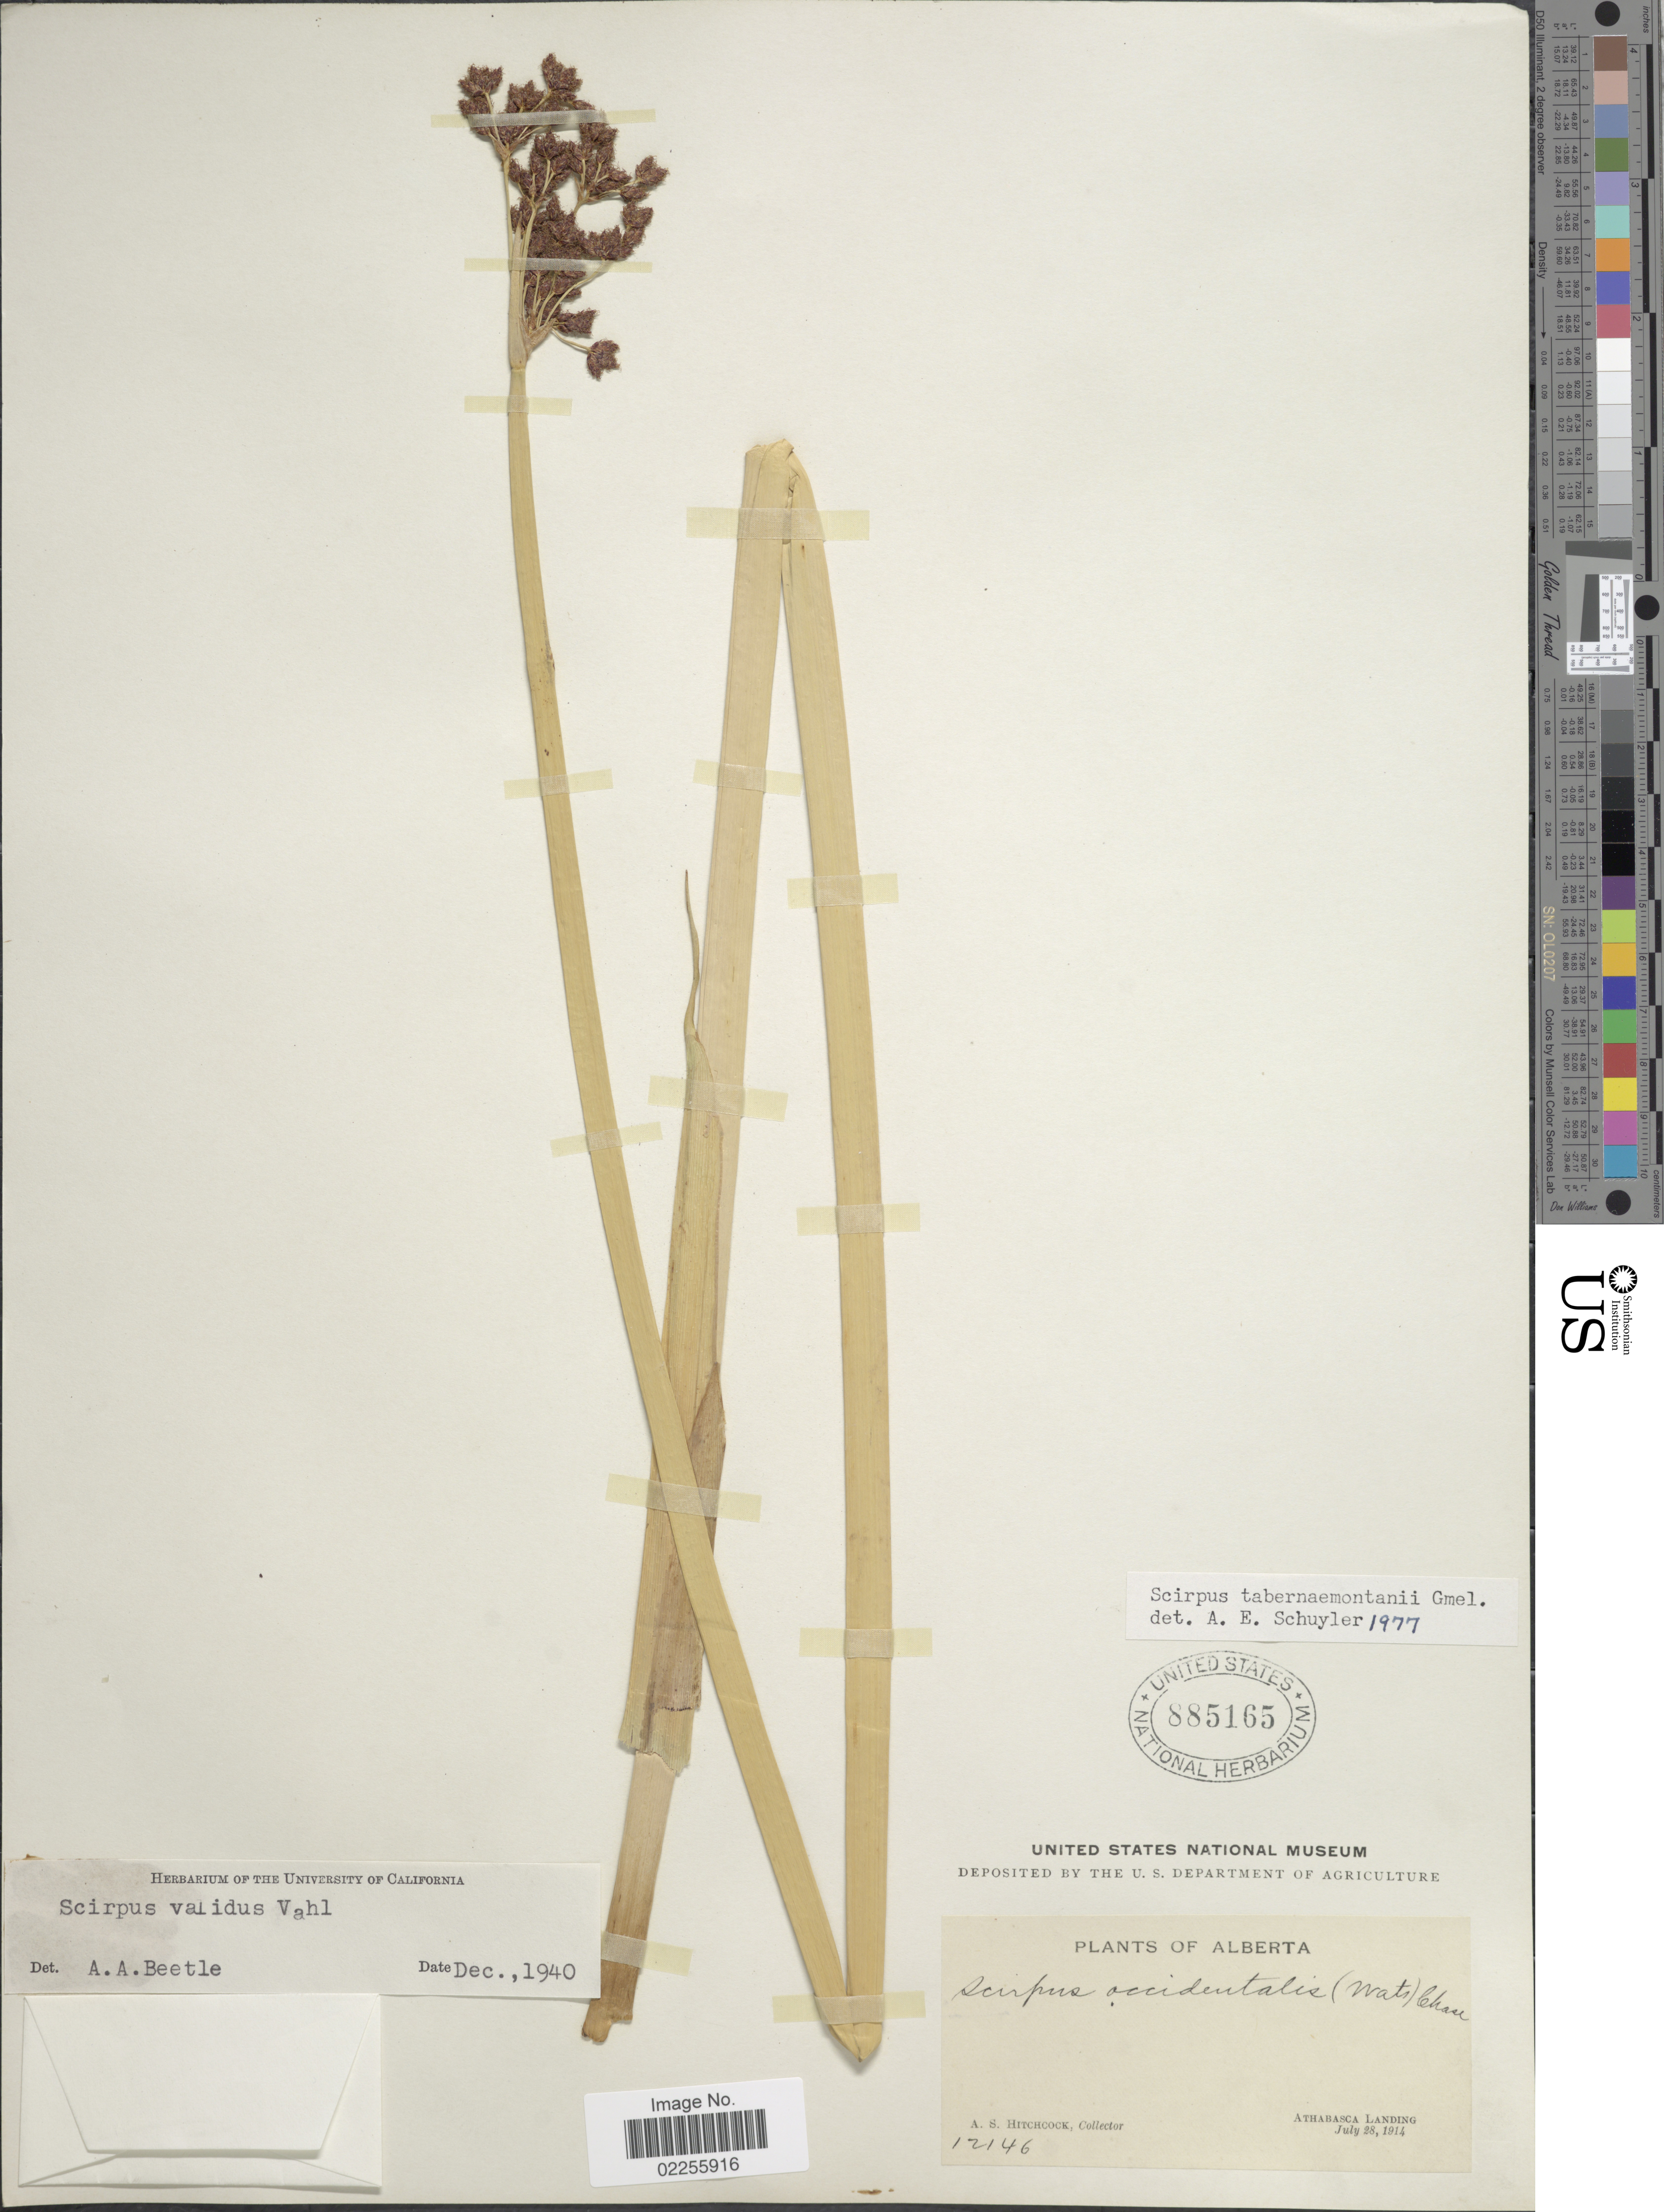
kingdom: Plantae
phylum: Tracheophyta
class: Liliopsida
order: Poales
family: Cyperaceae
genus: Schoenoplectus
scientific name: Schoenoplectus tabernaemontani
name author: (C.C. Gmel.) Palla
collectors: A. S. Hitchcock & A. S. Hitchcock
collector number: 12146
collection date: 1914-07-28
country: Canada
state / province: Alberta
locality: Athabasca Landing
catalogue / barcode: US 885165